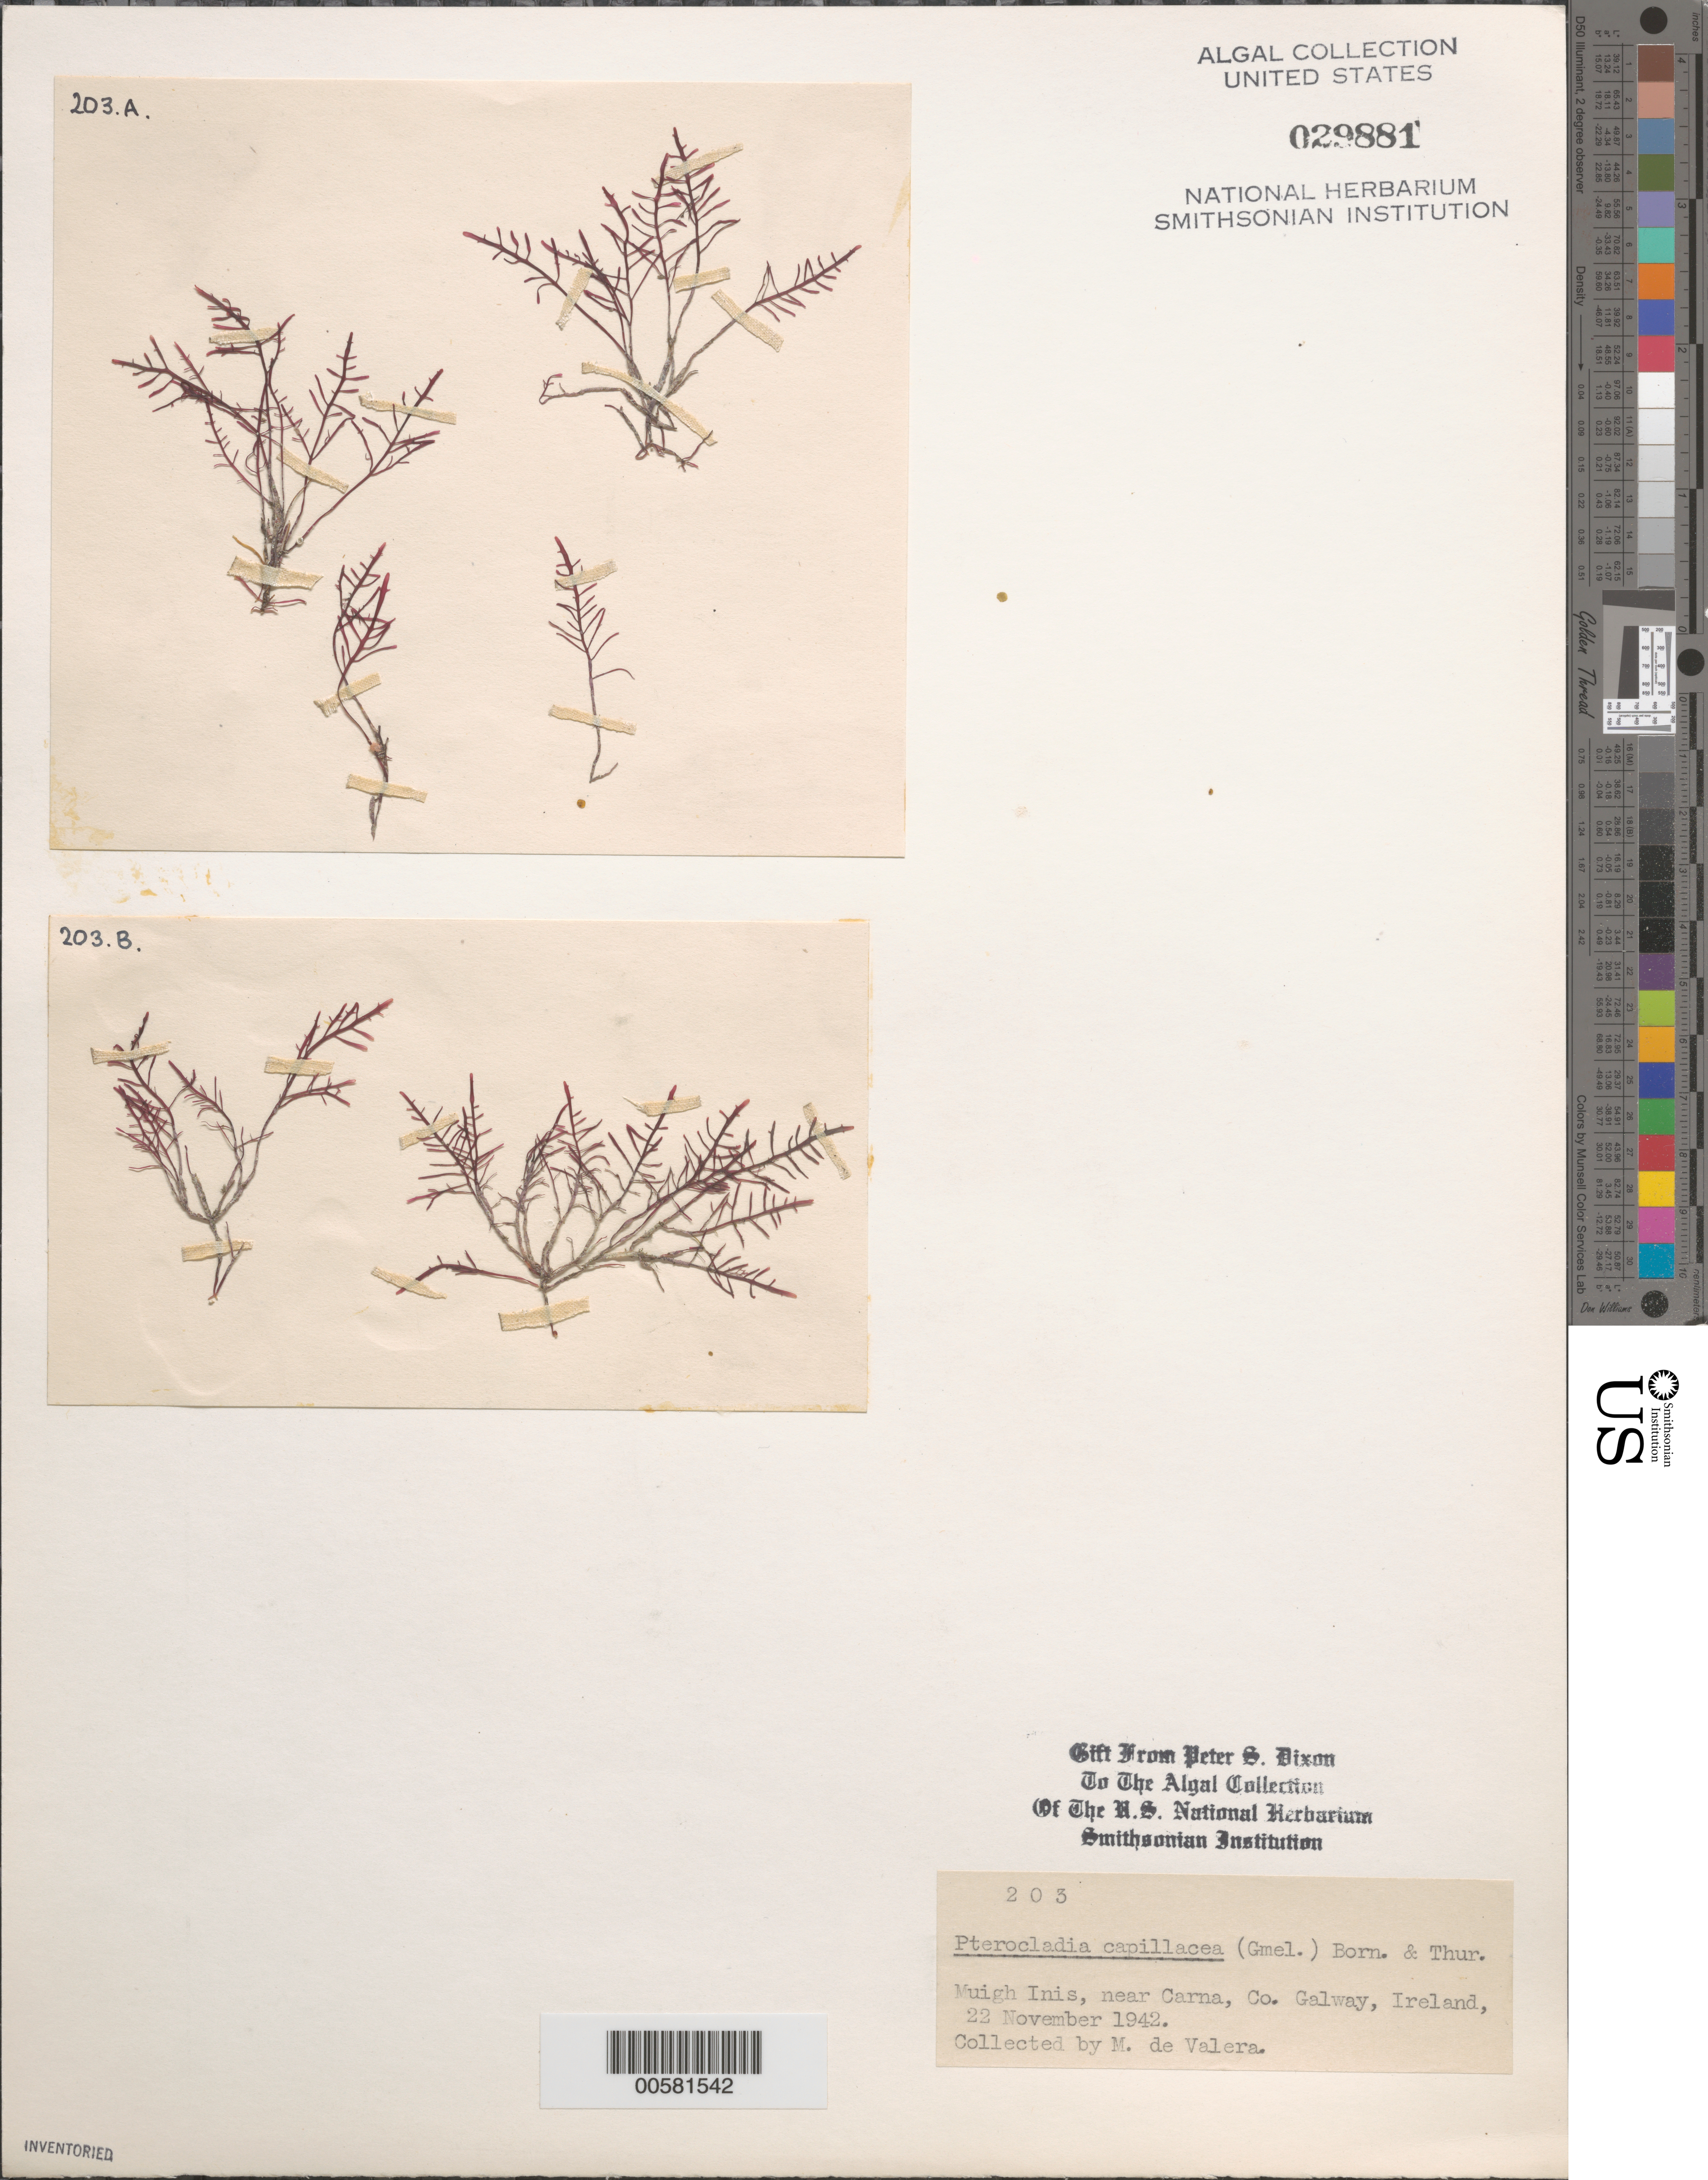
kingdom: Plantae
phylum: Rhodophyta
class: Florideophyceae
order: Gelidiales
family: Pterocladiaceae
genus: Pterocladiella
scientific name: Pterocladiella capillacea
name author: (S.G. Gmel.) Santelices & Hommers.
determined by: Algae name updating Project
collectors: M. De Valera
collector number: PSD 203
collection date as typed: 22 Nov 1942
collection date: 1942-11-22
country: Ireland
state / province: Connaught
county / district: Galway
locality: Muigh Inis, near Carna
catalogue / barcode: US 29881